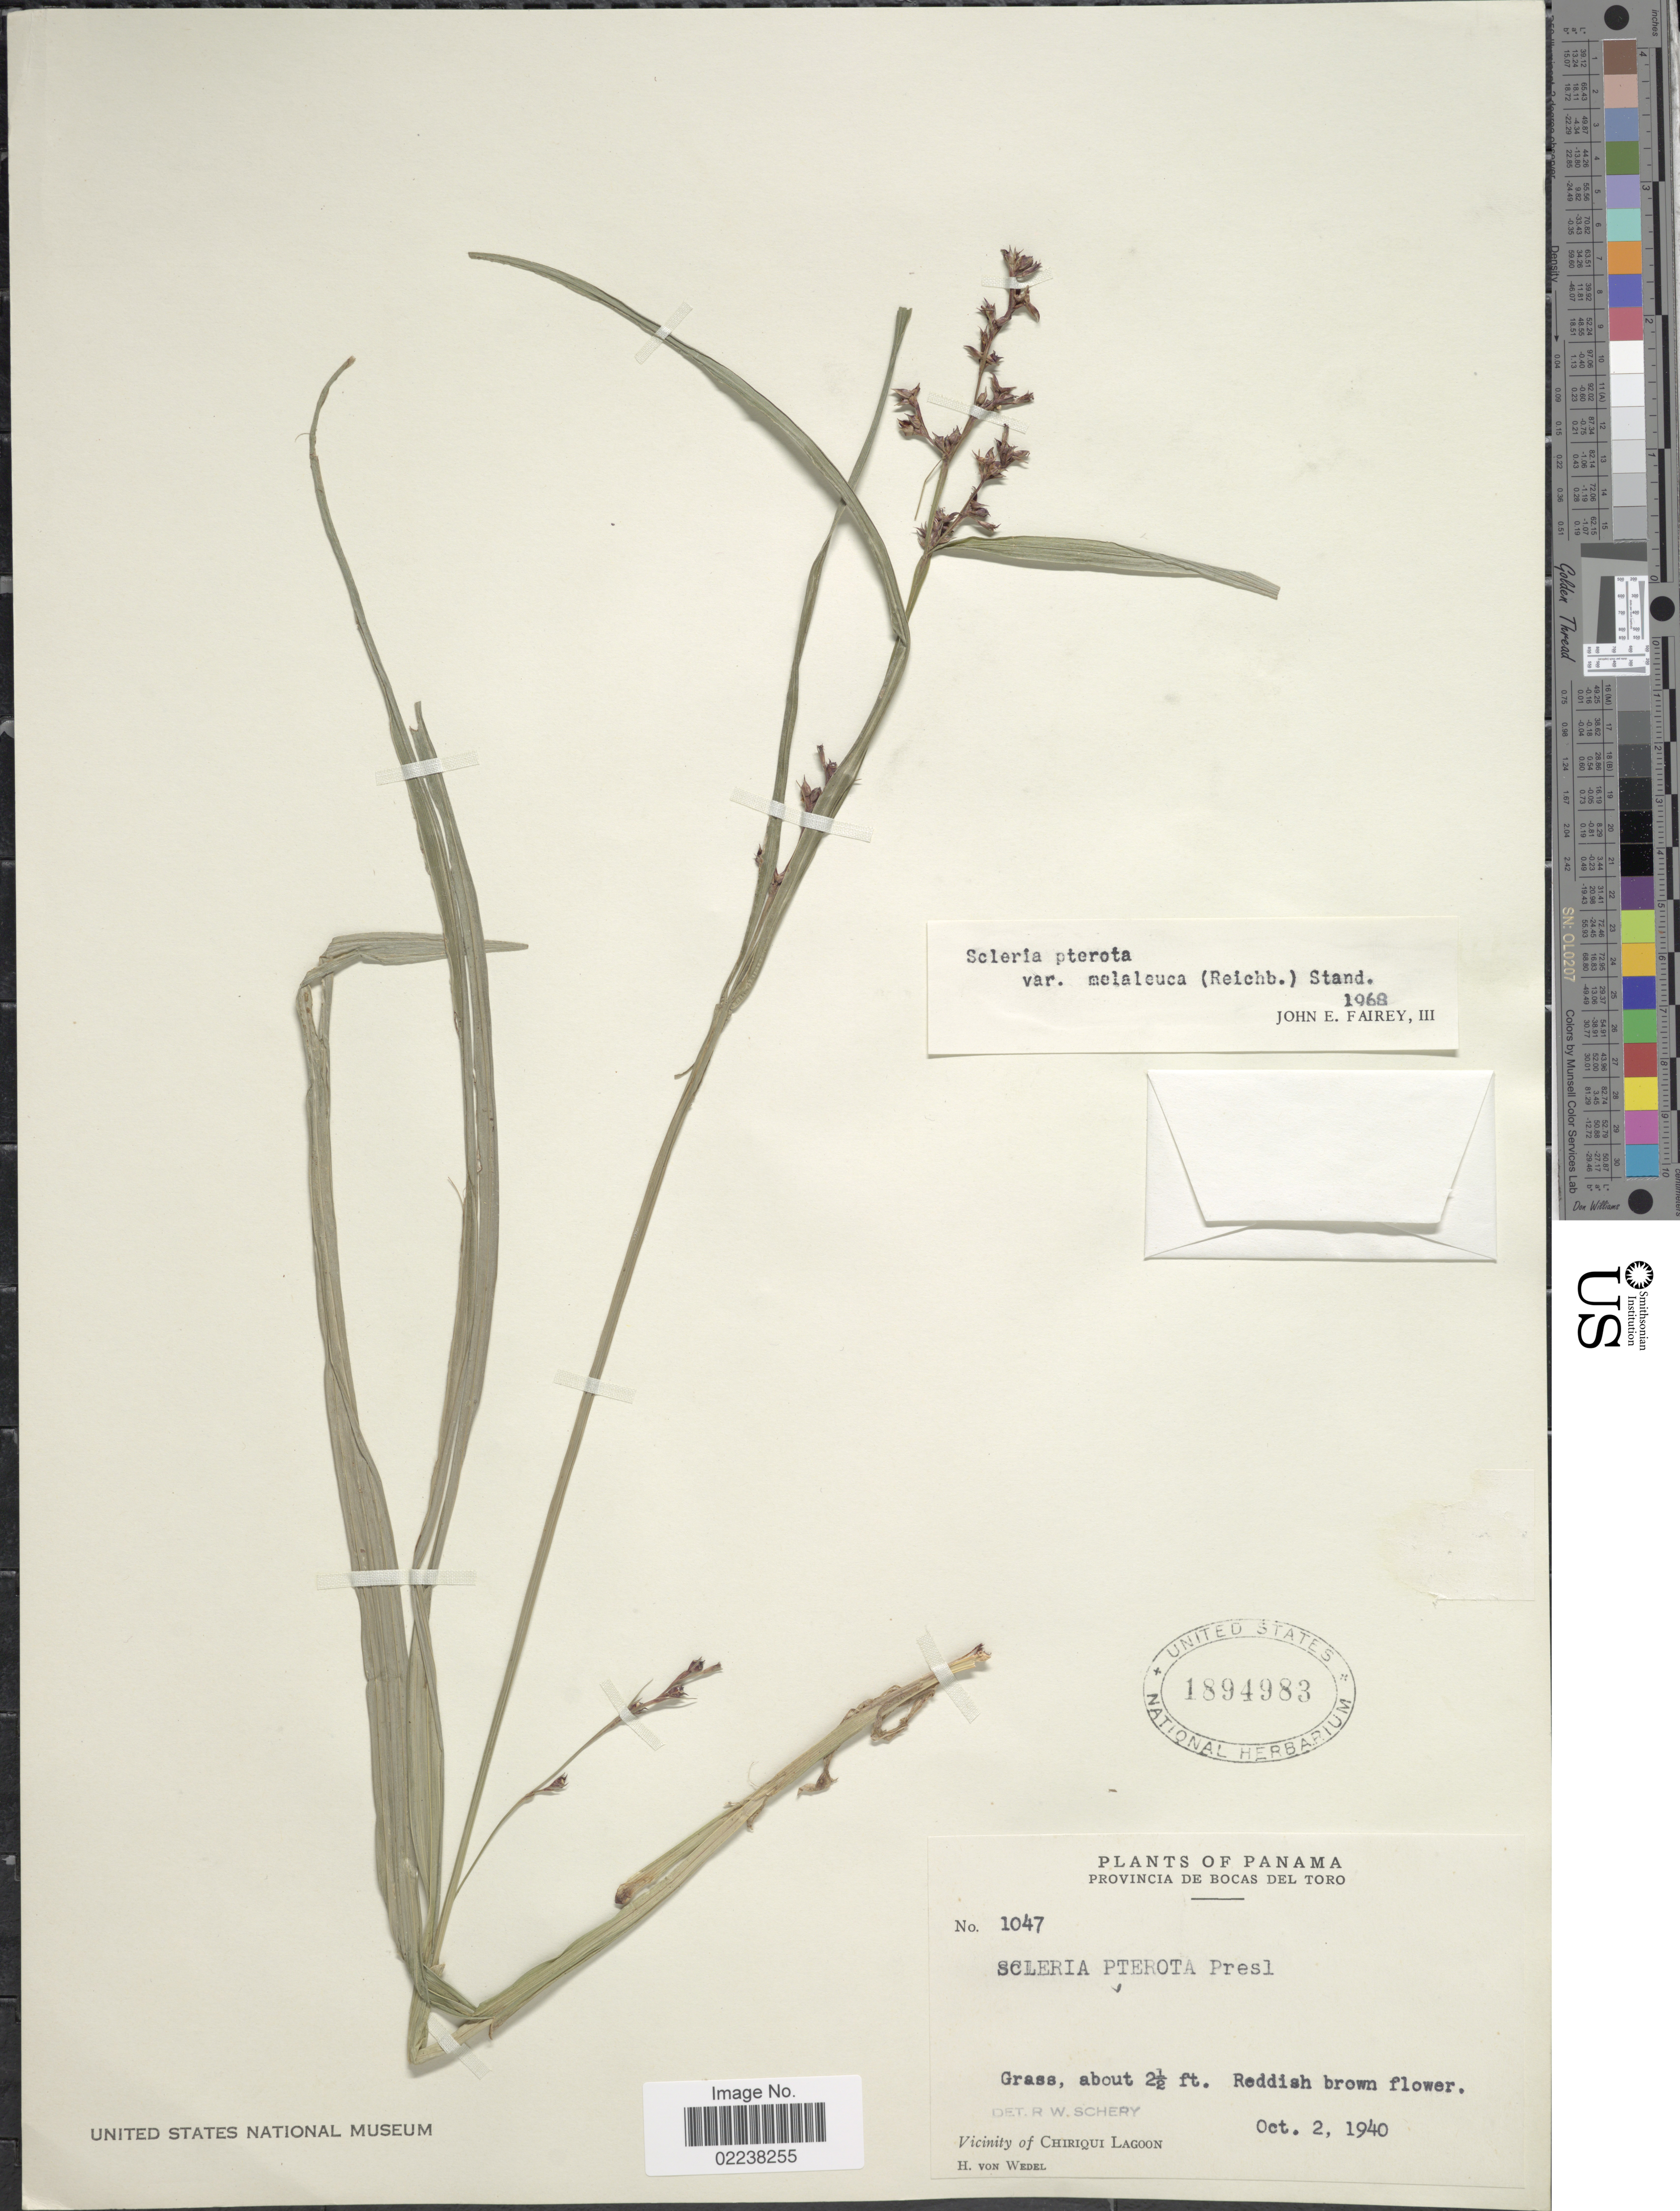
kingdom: Plantae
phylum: Tracheophyta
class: Liliopsida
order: Poales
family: Cyperaceae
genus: Scleria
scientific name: Scleria gaertneri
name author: Raddi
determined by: Strong, Mark T., (BOT), Smithsonian Institution - National Museum of Natural History (UNITED STATES)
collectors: H. von Wedel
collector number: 1047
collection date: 1940-10-02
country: Panama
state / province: Bocas del Toro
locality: Vicinity of Chiriqui Lagoon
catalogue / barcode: US 1894983